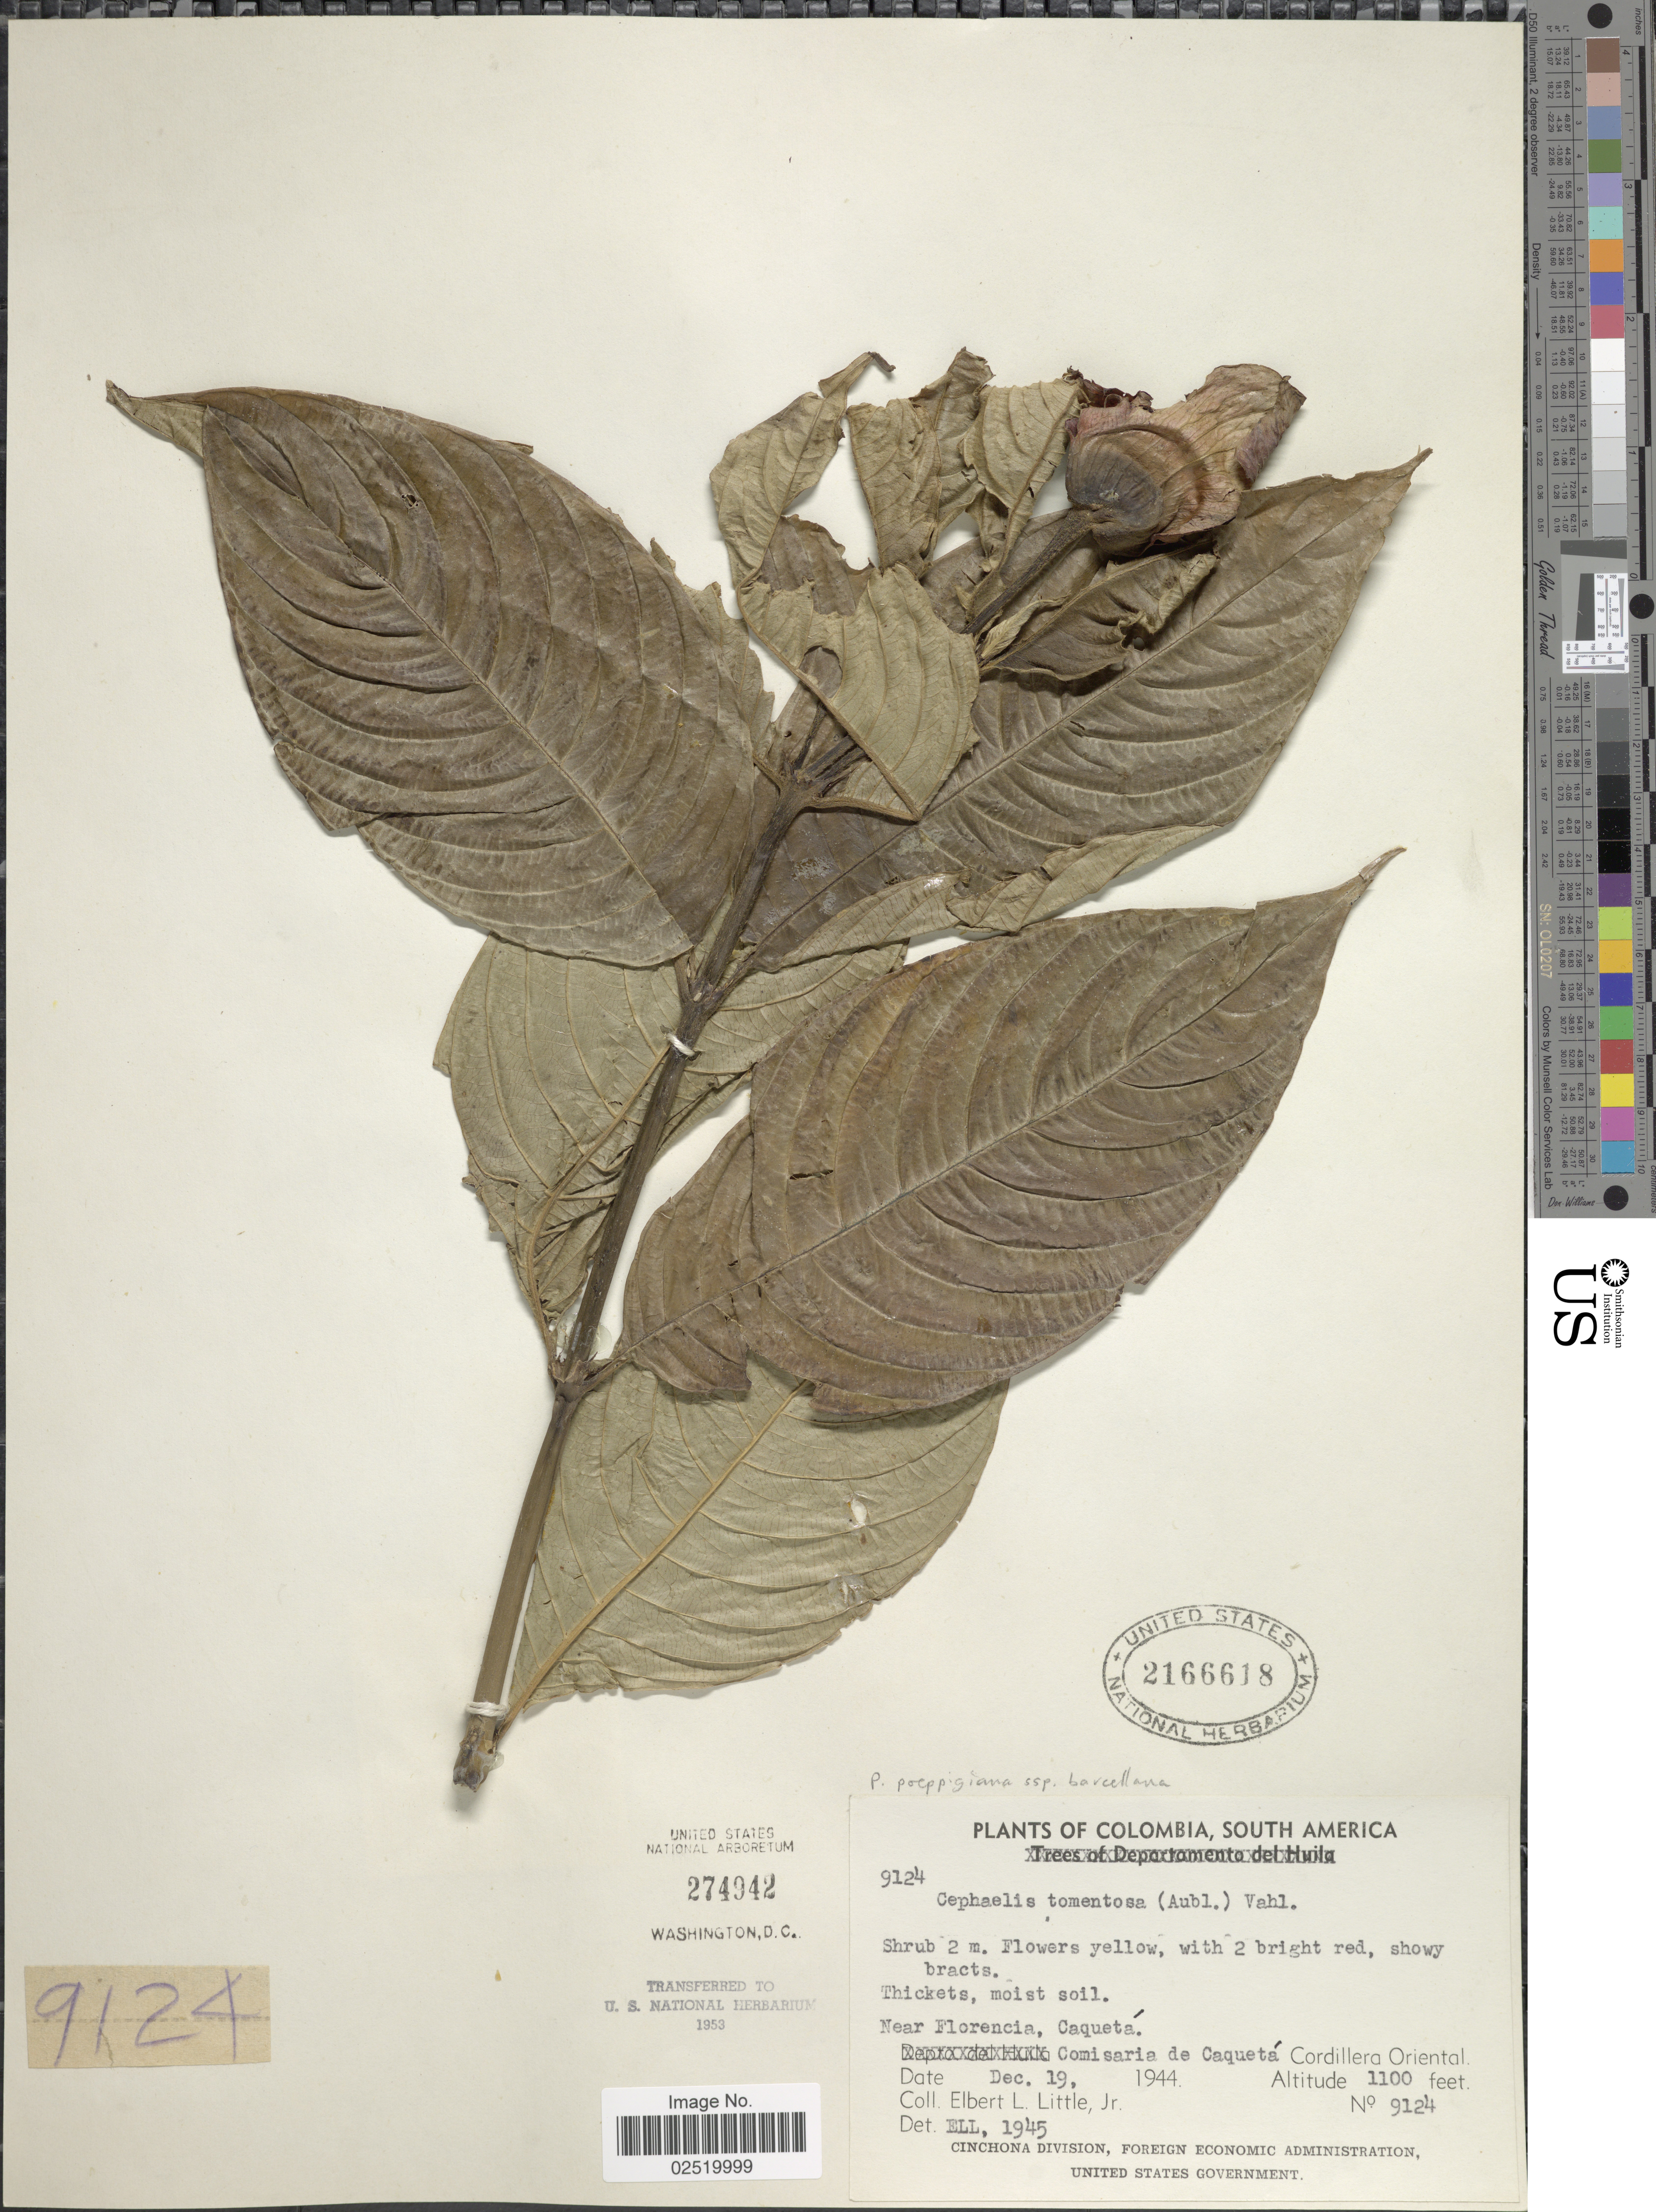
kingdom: Plantae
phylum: Tracheophyta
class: Magnoliopsida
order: Gentianales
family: Rubiaceae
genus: Psychotria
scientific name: Psychotria poeppigiana subsp. barcellana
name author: (Müll. Arg.) Steyerm.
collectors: E. L. Little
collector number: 9124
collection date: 1944-12-19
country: Colombia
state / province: Caquetá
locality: Near Florencia, Caqueta, Comisaria de Caqueta, Cordillera Oriental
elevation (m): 335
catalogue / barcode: US 2166618